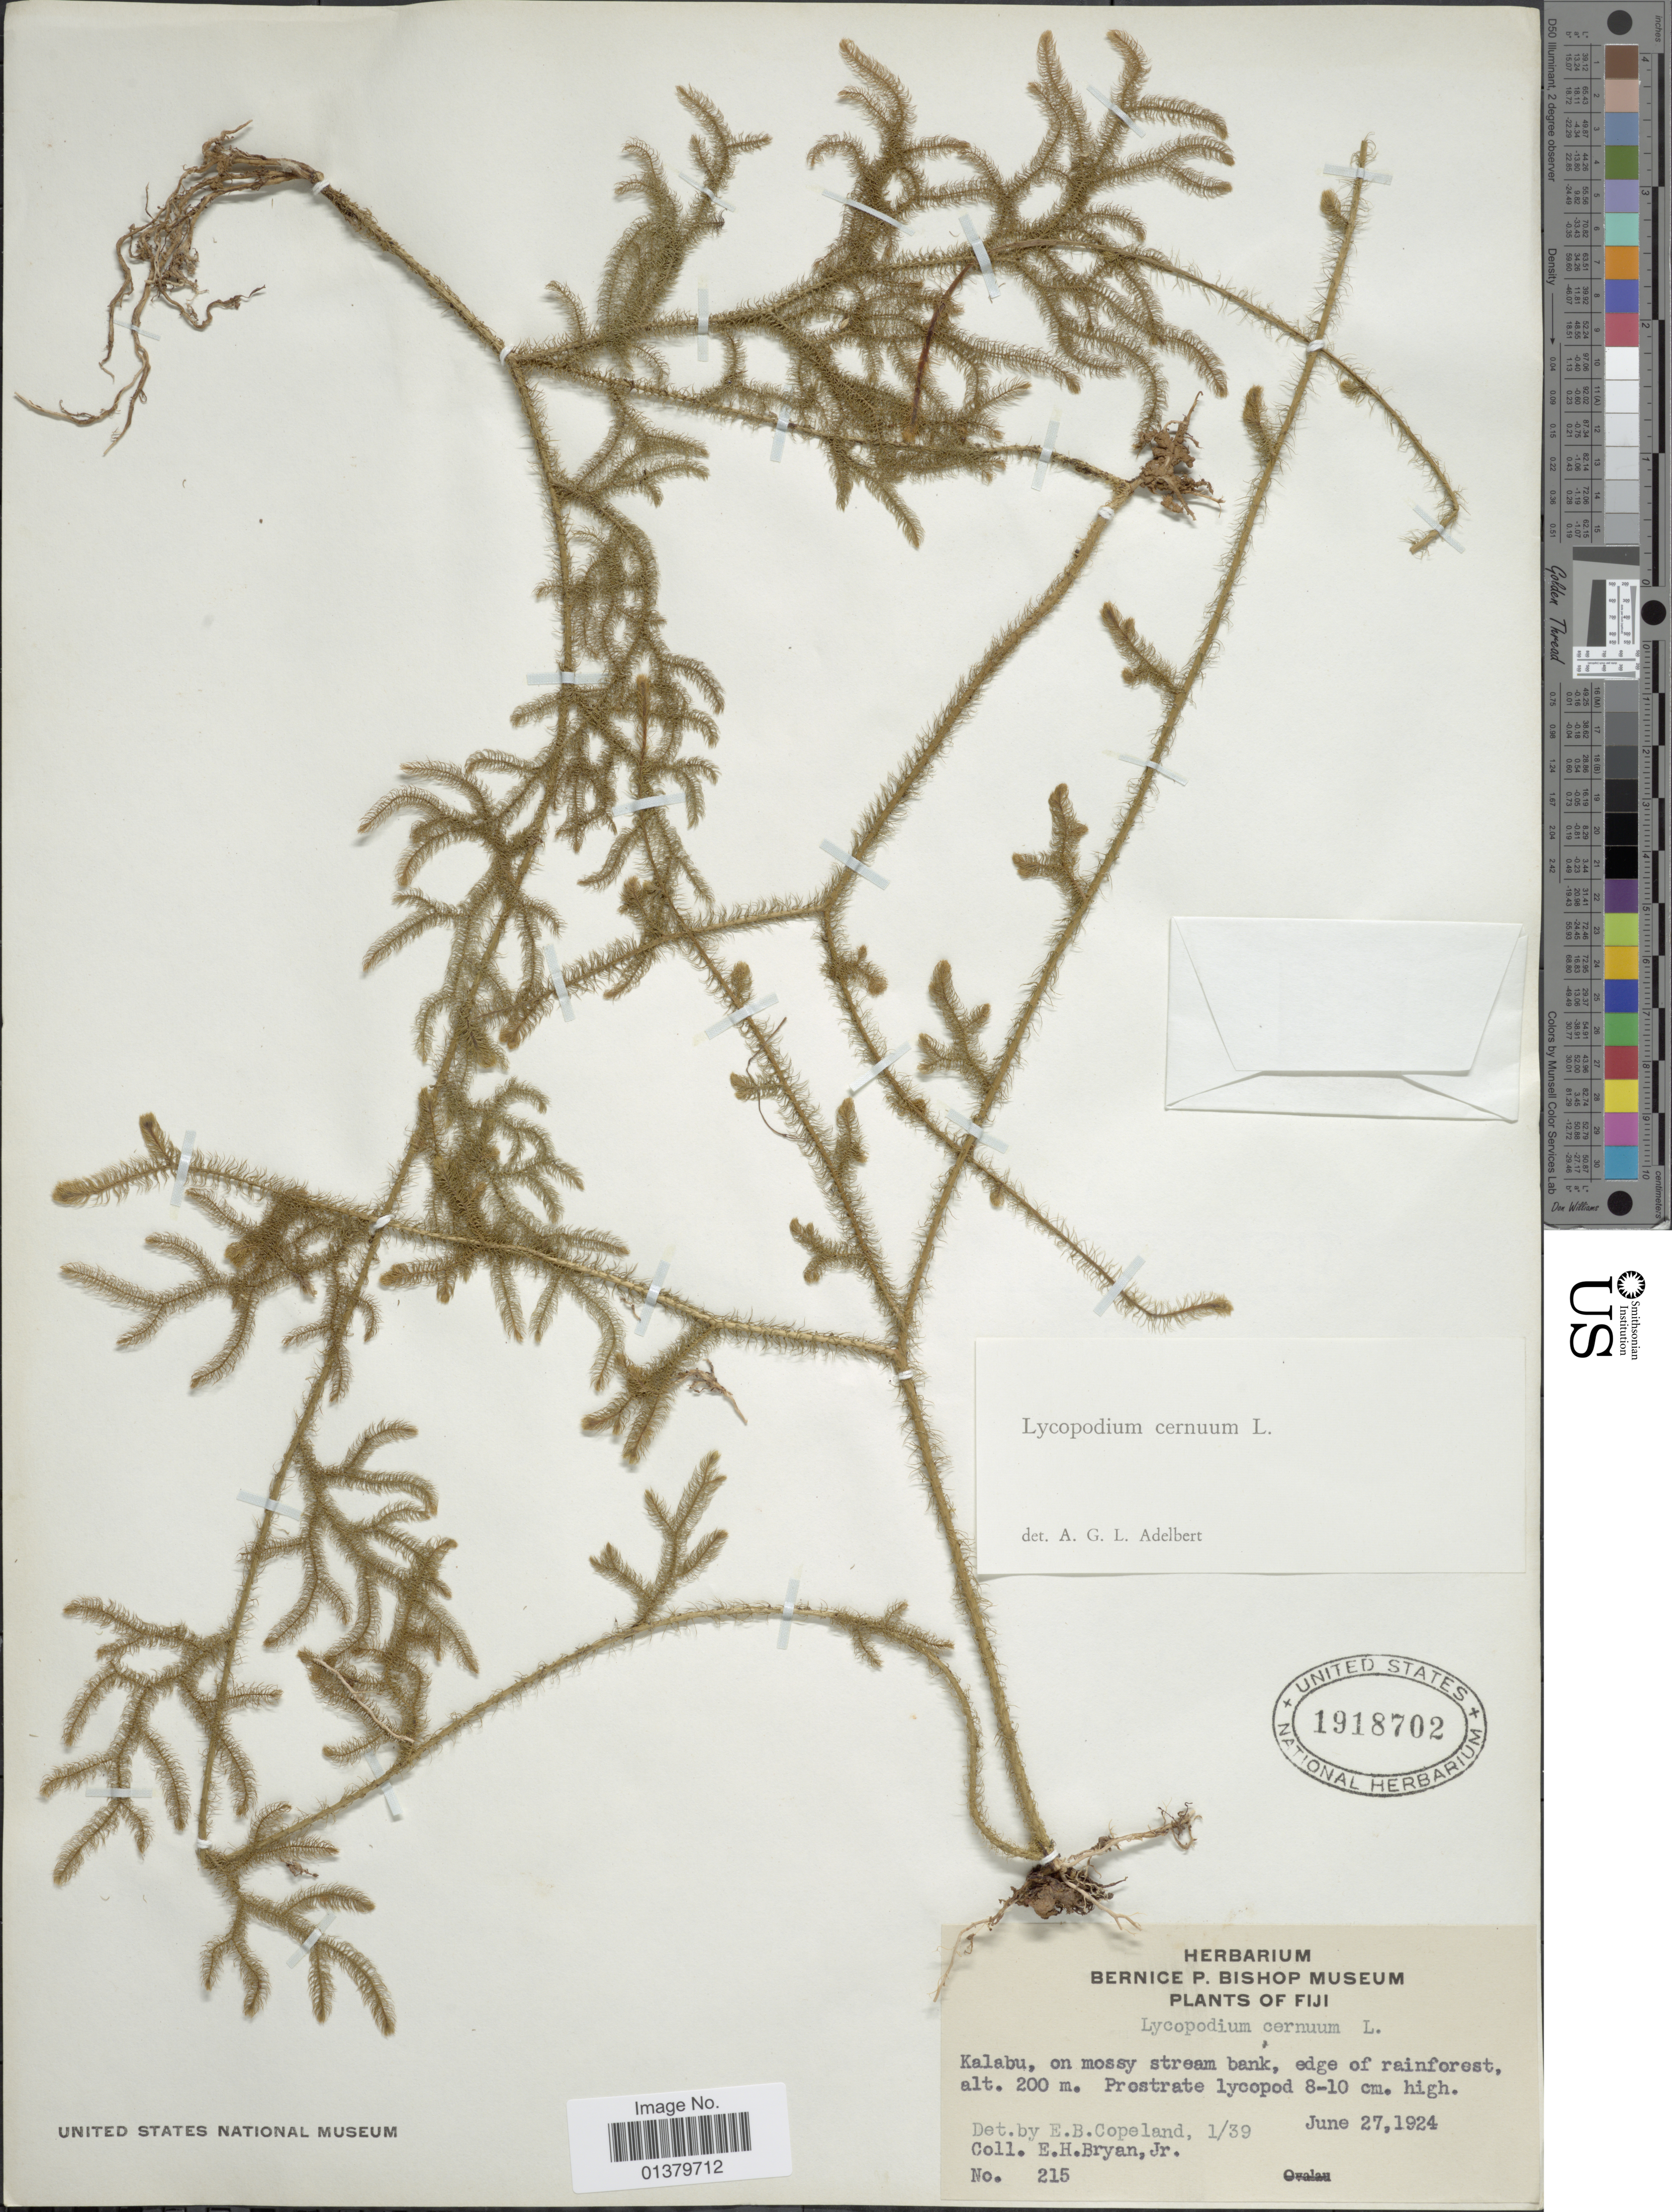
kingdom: Plantae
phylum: Tracheophyta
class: Lycopodiopsida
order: Lycopodiales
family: Lycopodiaceae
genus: Palhinhaea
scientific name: Palhinhaea cernua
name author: (L.) Vasc. & Franco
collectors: E. Bryan Jr.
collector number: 215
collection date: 1924-06-27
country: Fiji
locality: Kalabu, on mossy stream bank, edge of rainforest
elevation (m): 200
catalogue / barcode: US 1918702